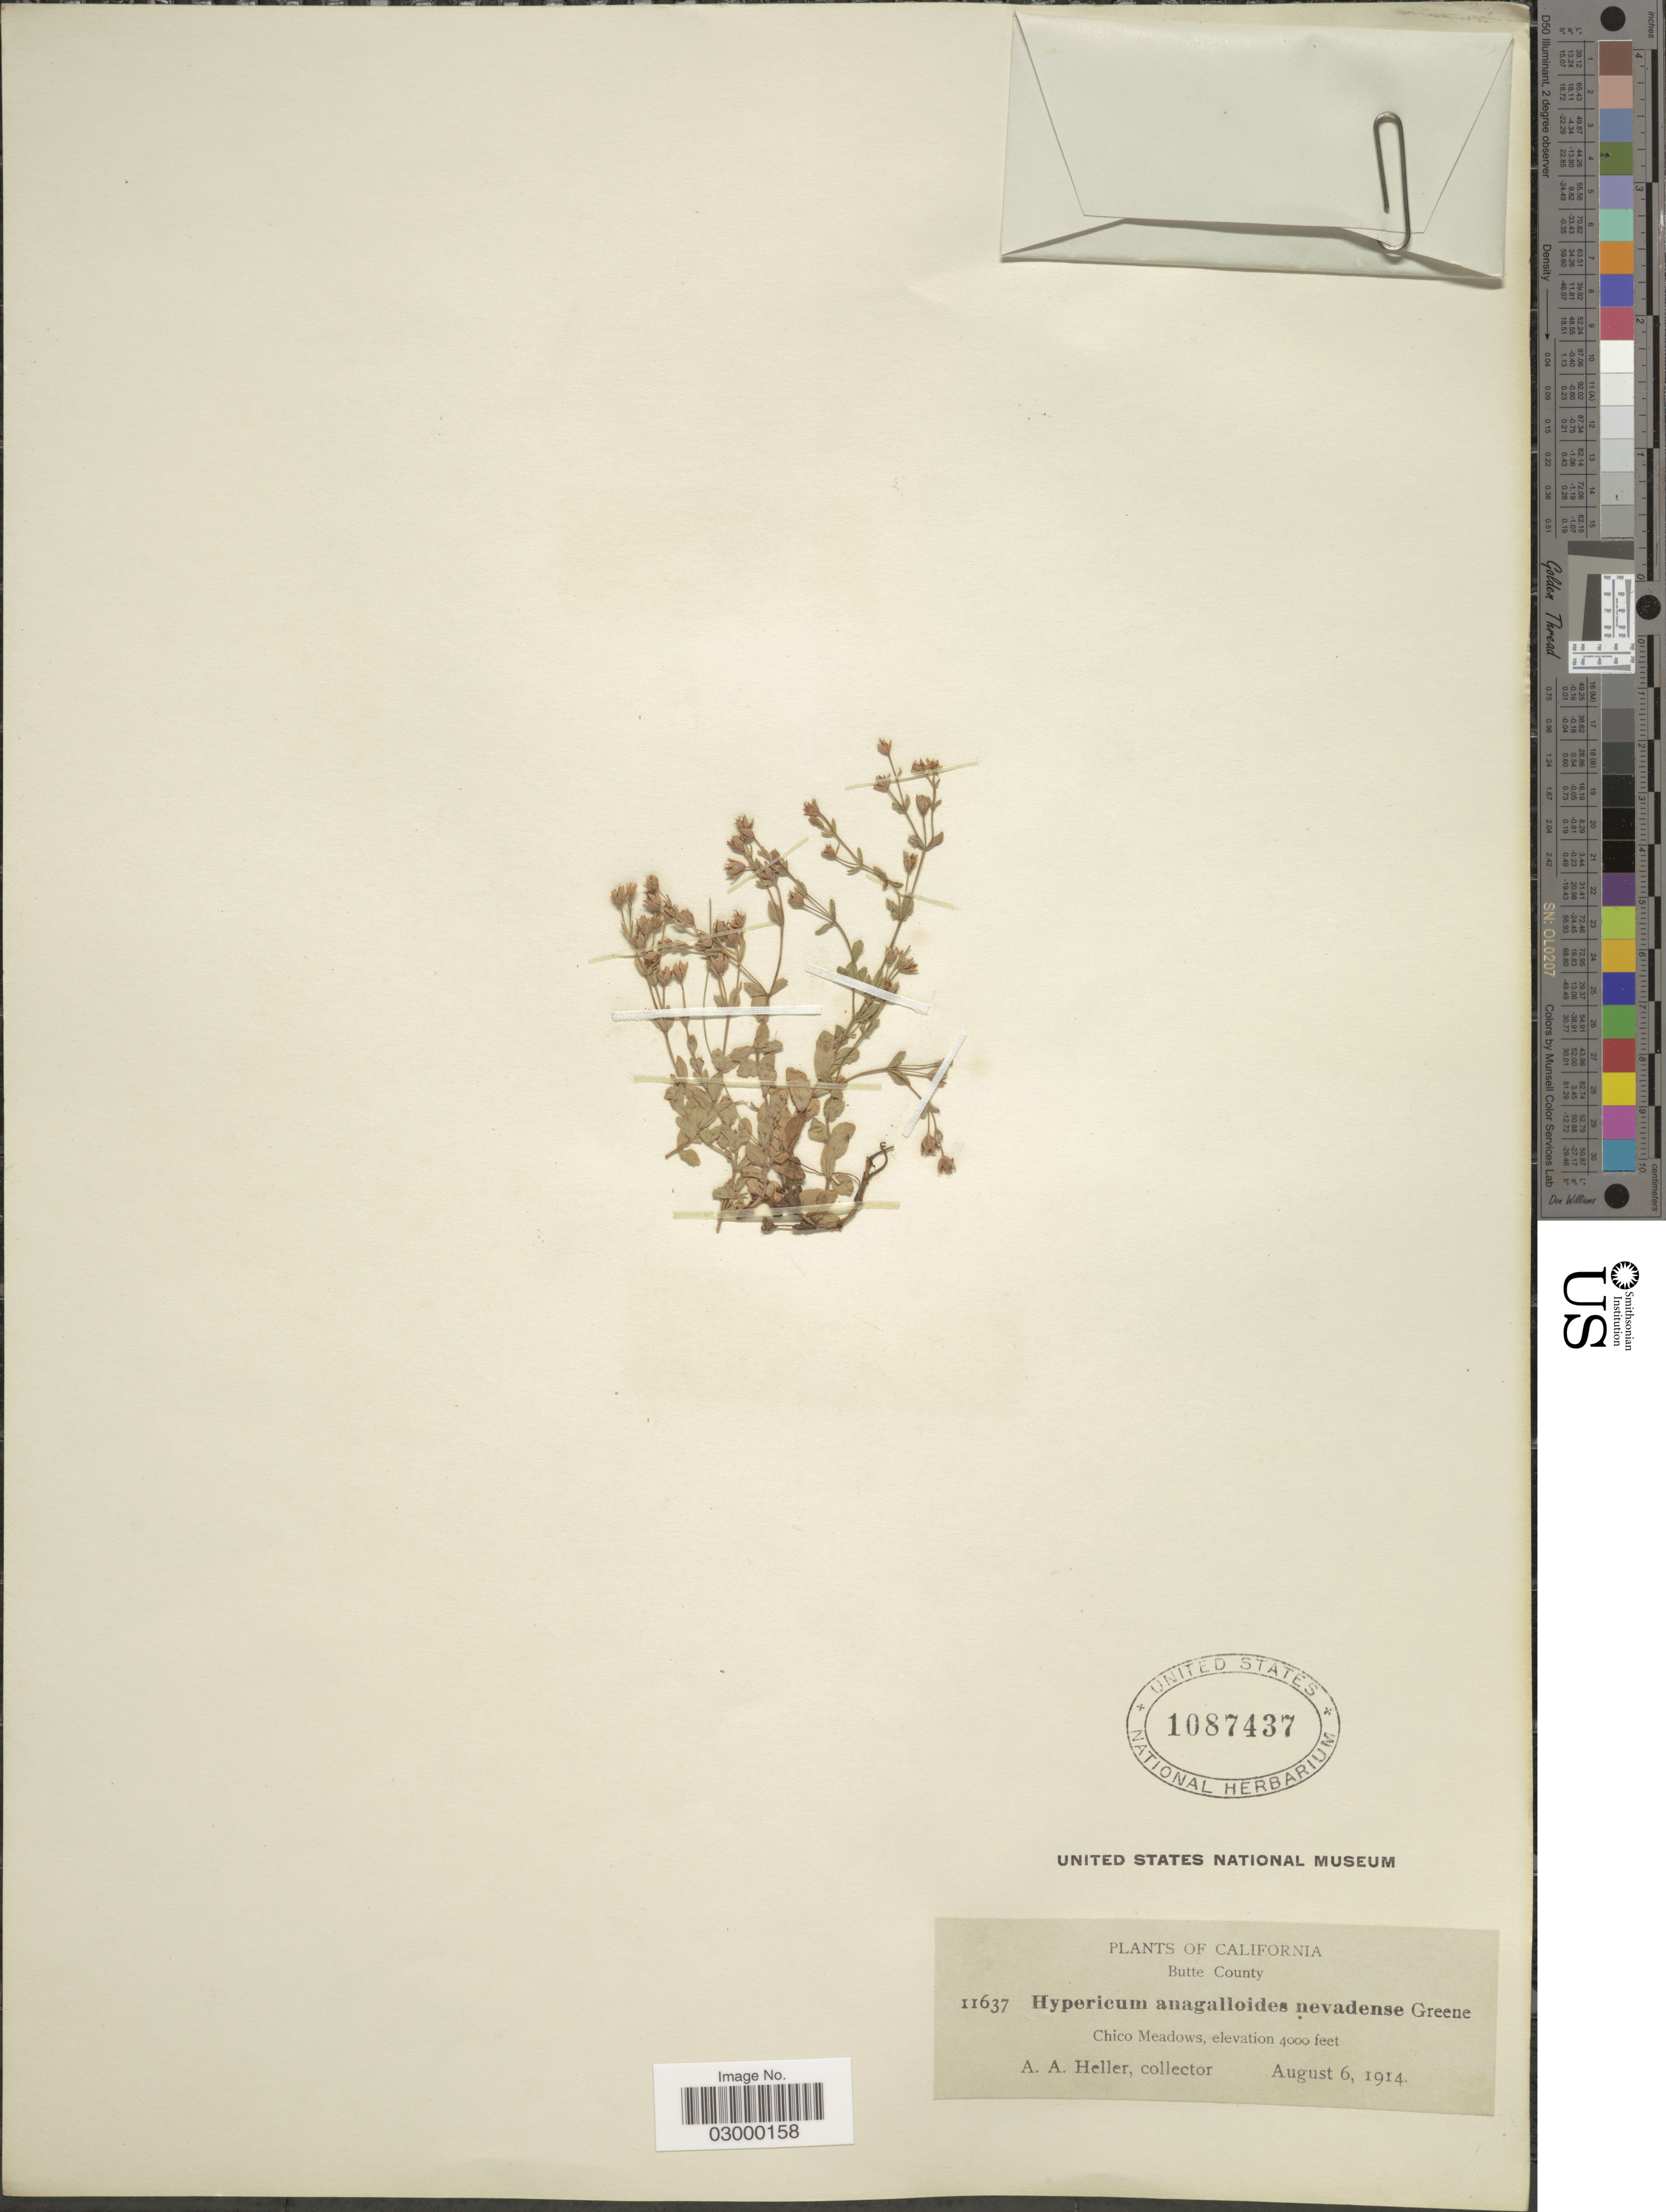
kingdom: Plantae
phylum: Tracheophyta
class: Magnoliopsida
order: Malpighiales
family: Hypericaceae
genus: Hypericum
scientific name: Hypericum anagalloides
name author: Cham. & Schltdl.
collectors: A. A. Heller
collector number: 11637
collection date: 1914-08-06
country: United States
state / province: California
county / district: Butte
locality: Butte County, Chico meadows.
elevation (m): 1219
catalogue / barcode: US 1087437